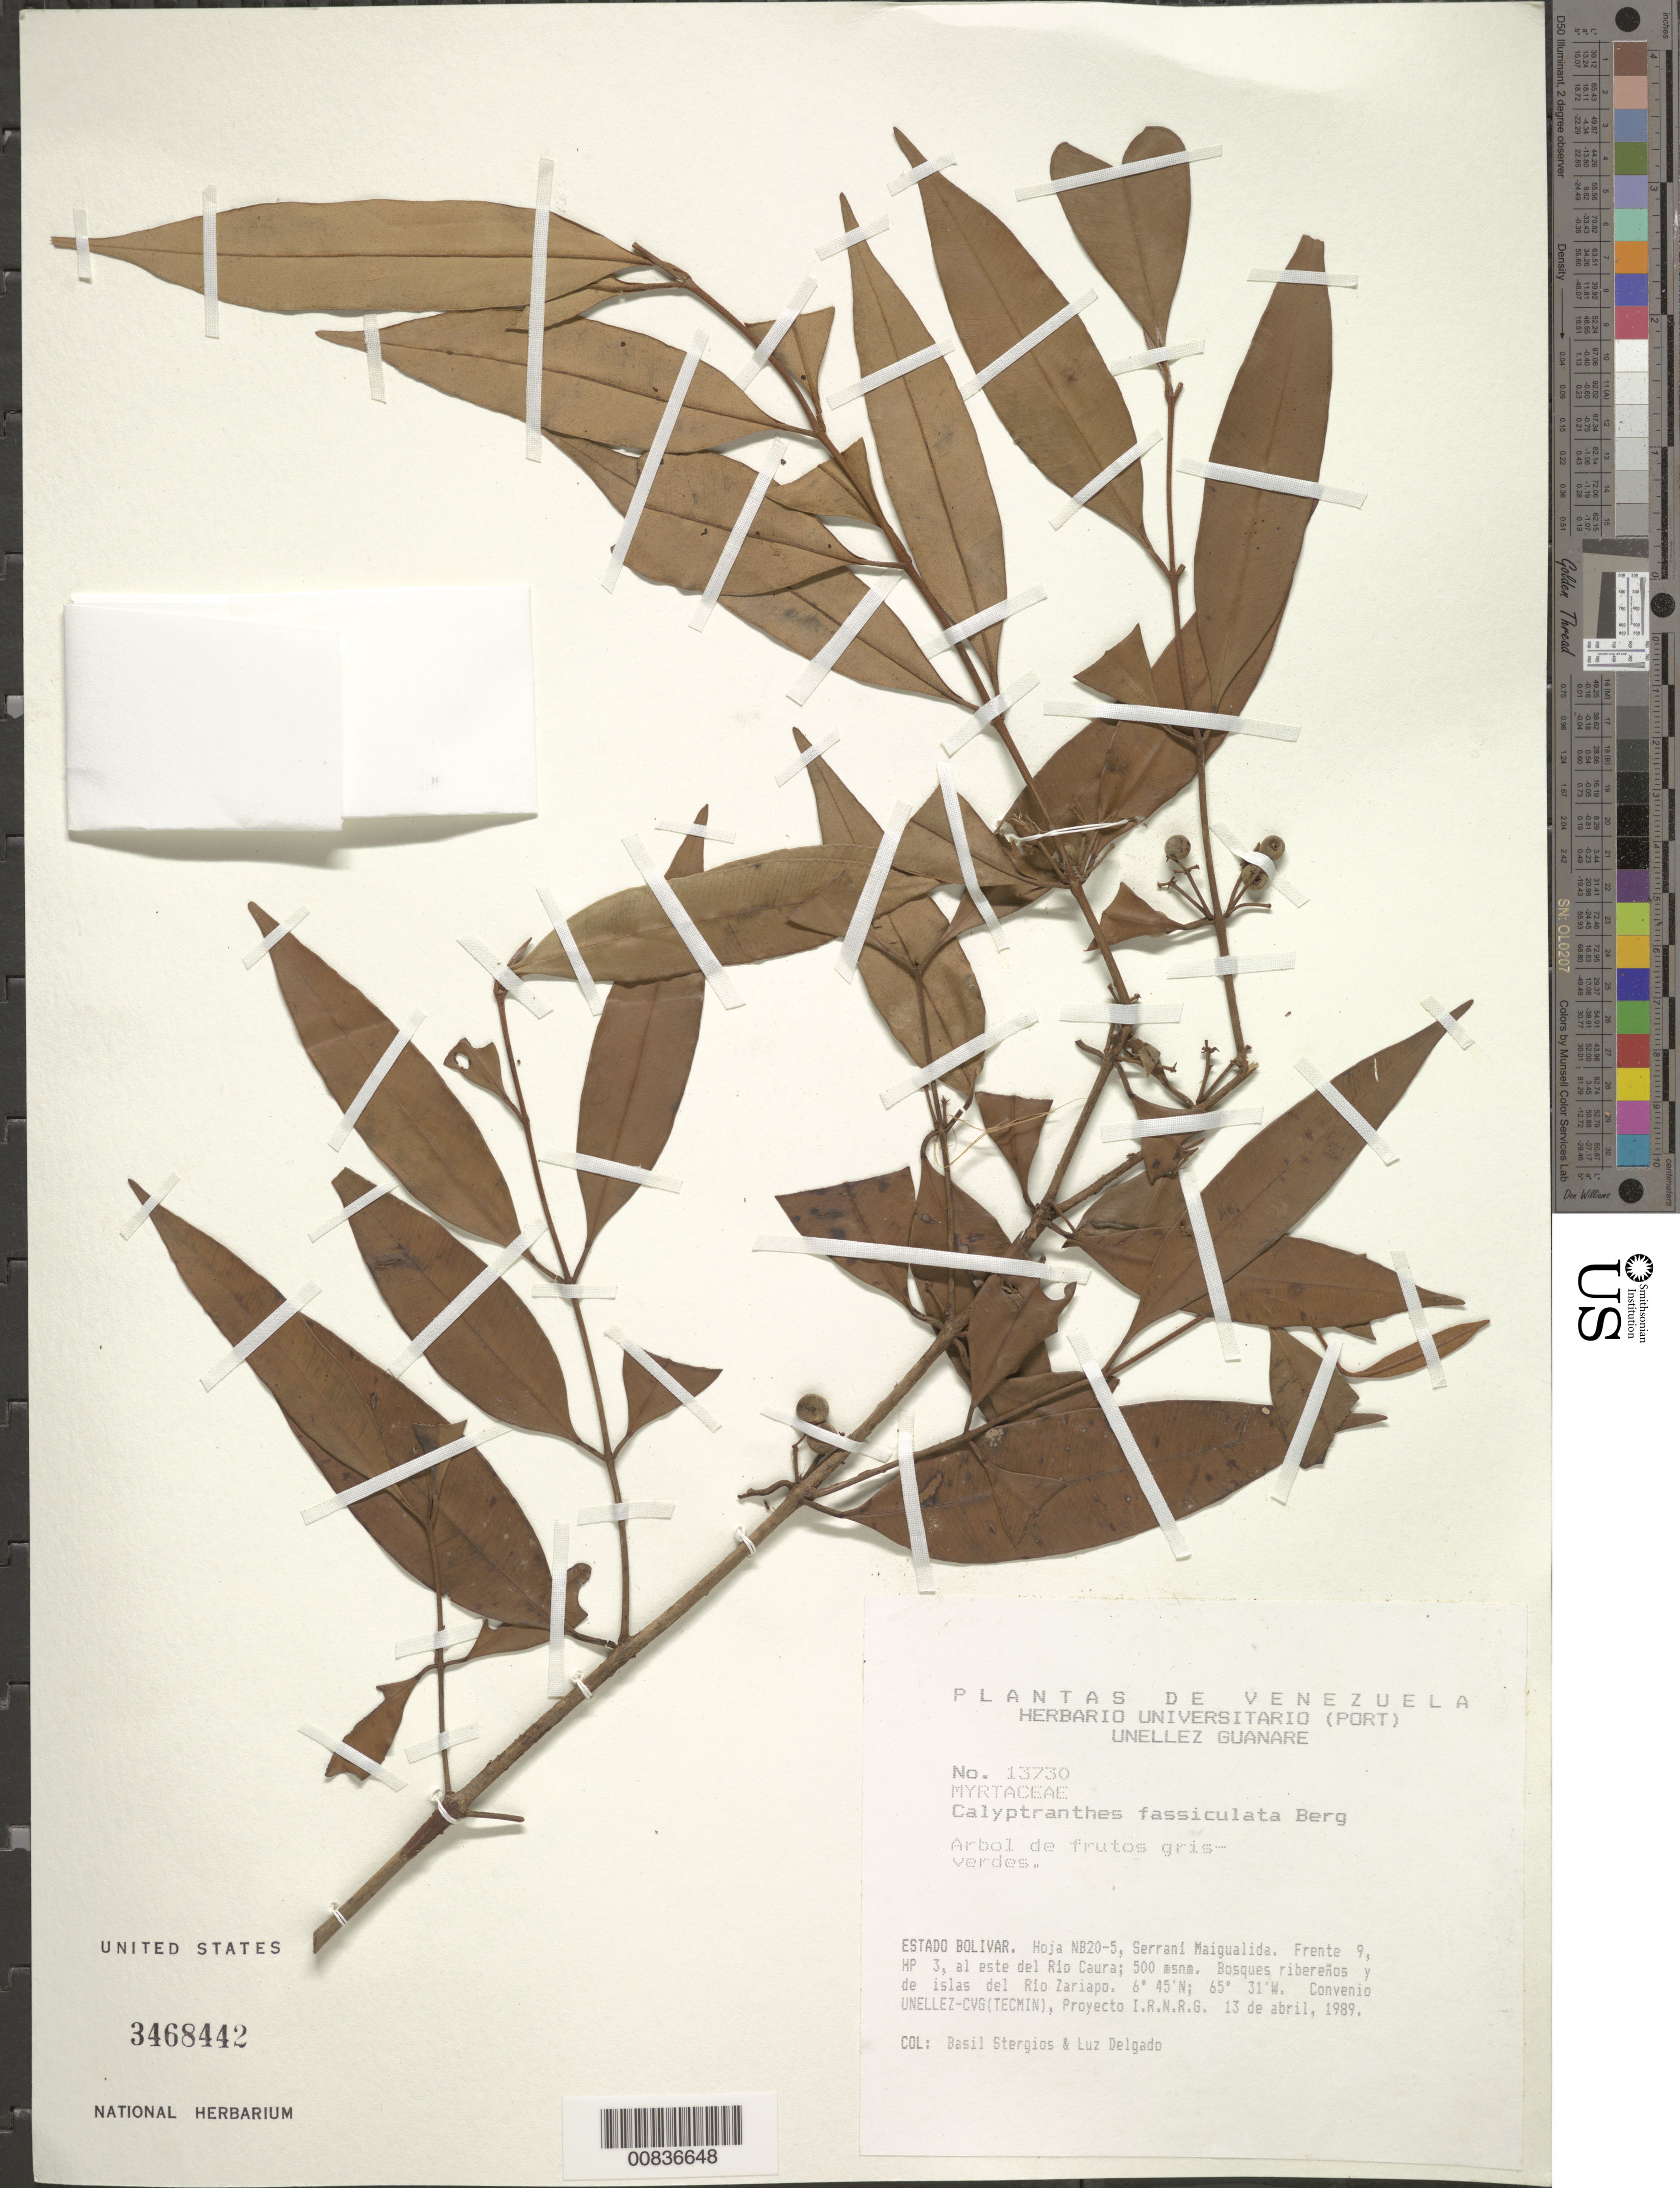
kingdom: Plantae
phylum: Tracheophyta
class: Magnoliopsida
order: Myrtales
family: Myrtaceae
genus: Myrcia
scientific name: Myrcia fasciculata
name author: (O. Berg) K. Campbell & K. Samra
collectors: B. G. Stergios & L. Delgado V.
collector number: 13730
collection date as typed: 13-Apr-89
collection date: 1989-04-13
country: Venezuela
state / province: Bolívar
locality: Serrania Maigualida, E del río Caura, cerca de las riberas del río Zariapo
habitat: Bosques ribereños y de islas del río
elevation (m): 500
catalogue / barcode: US 3468442